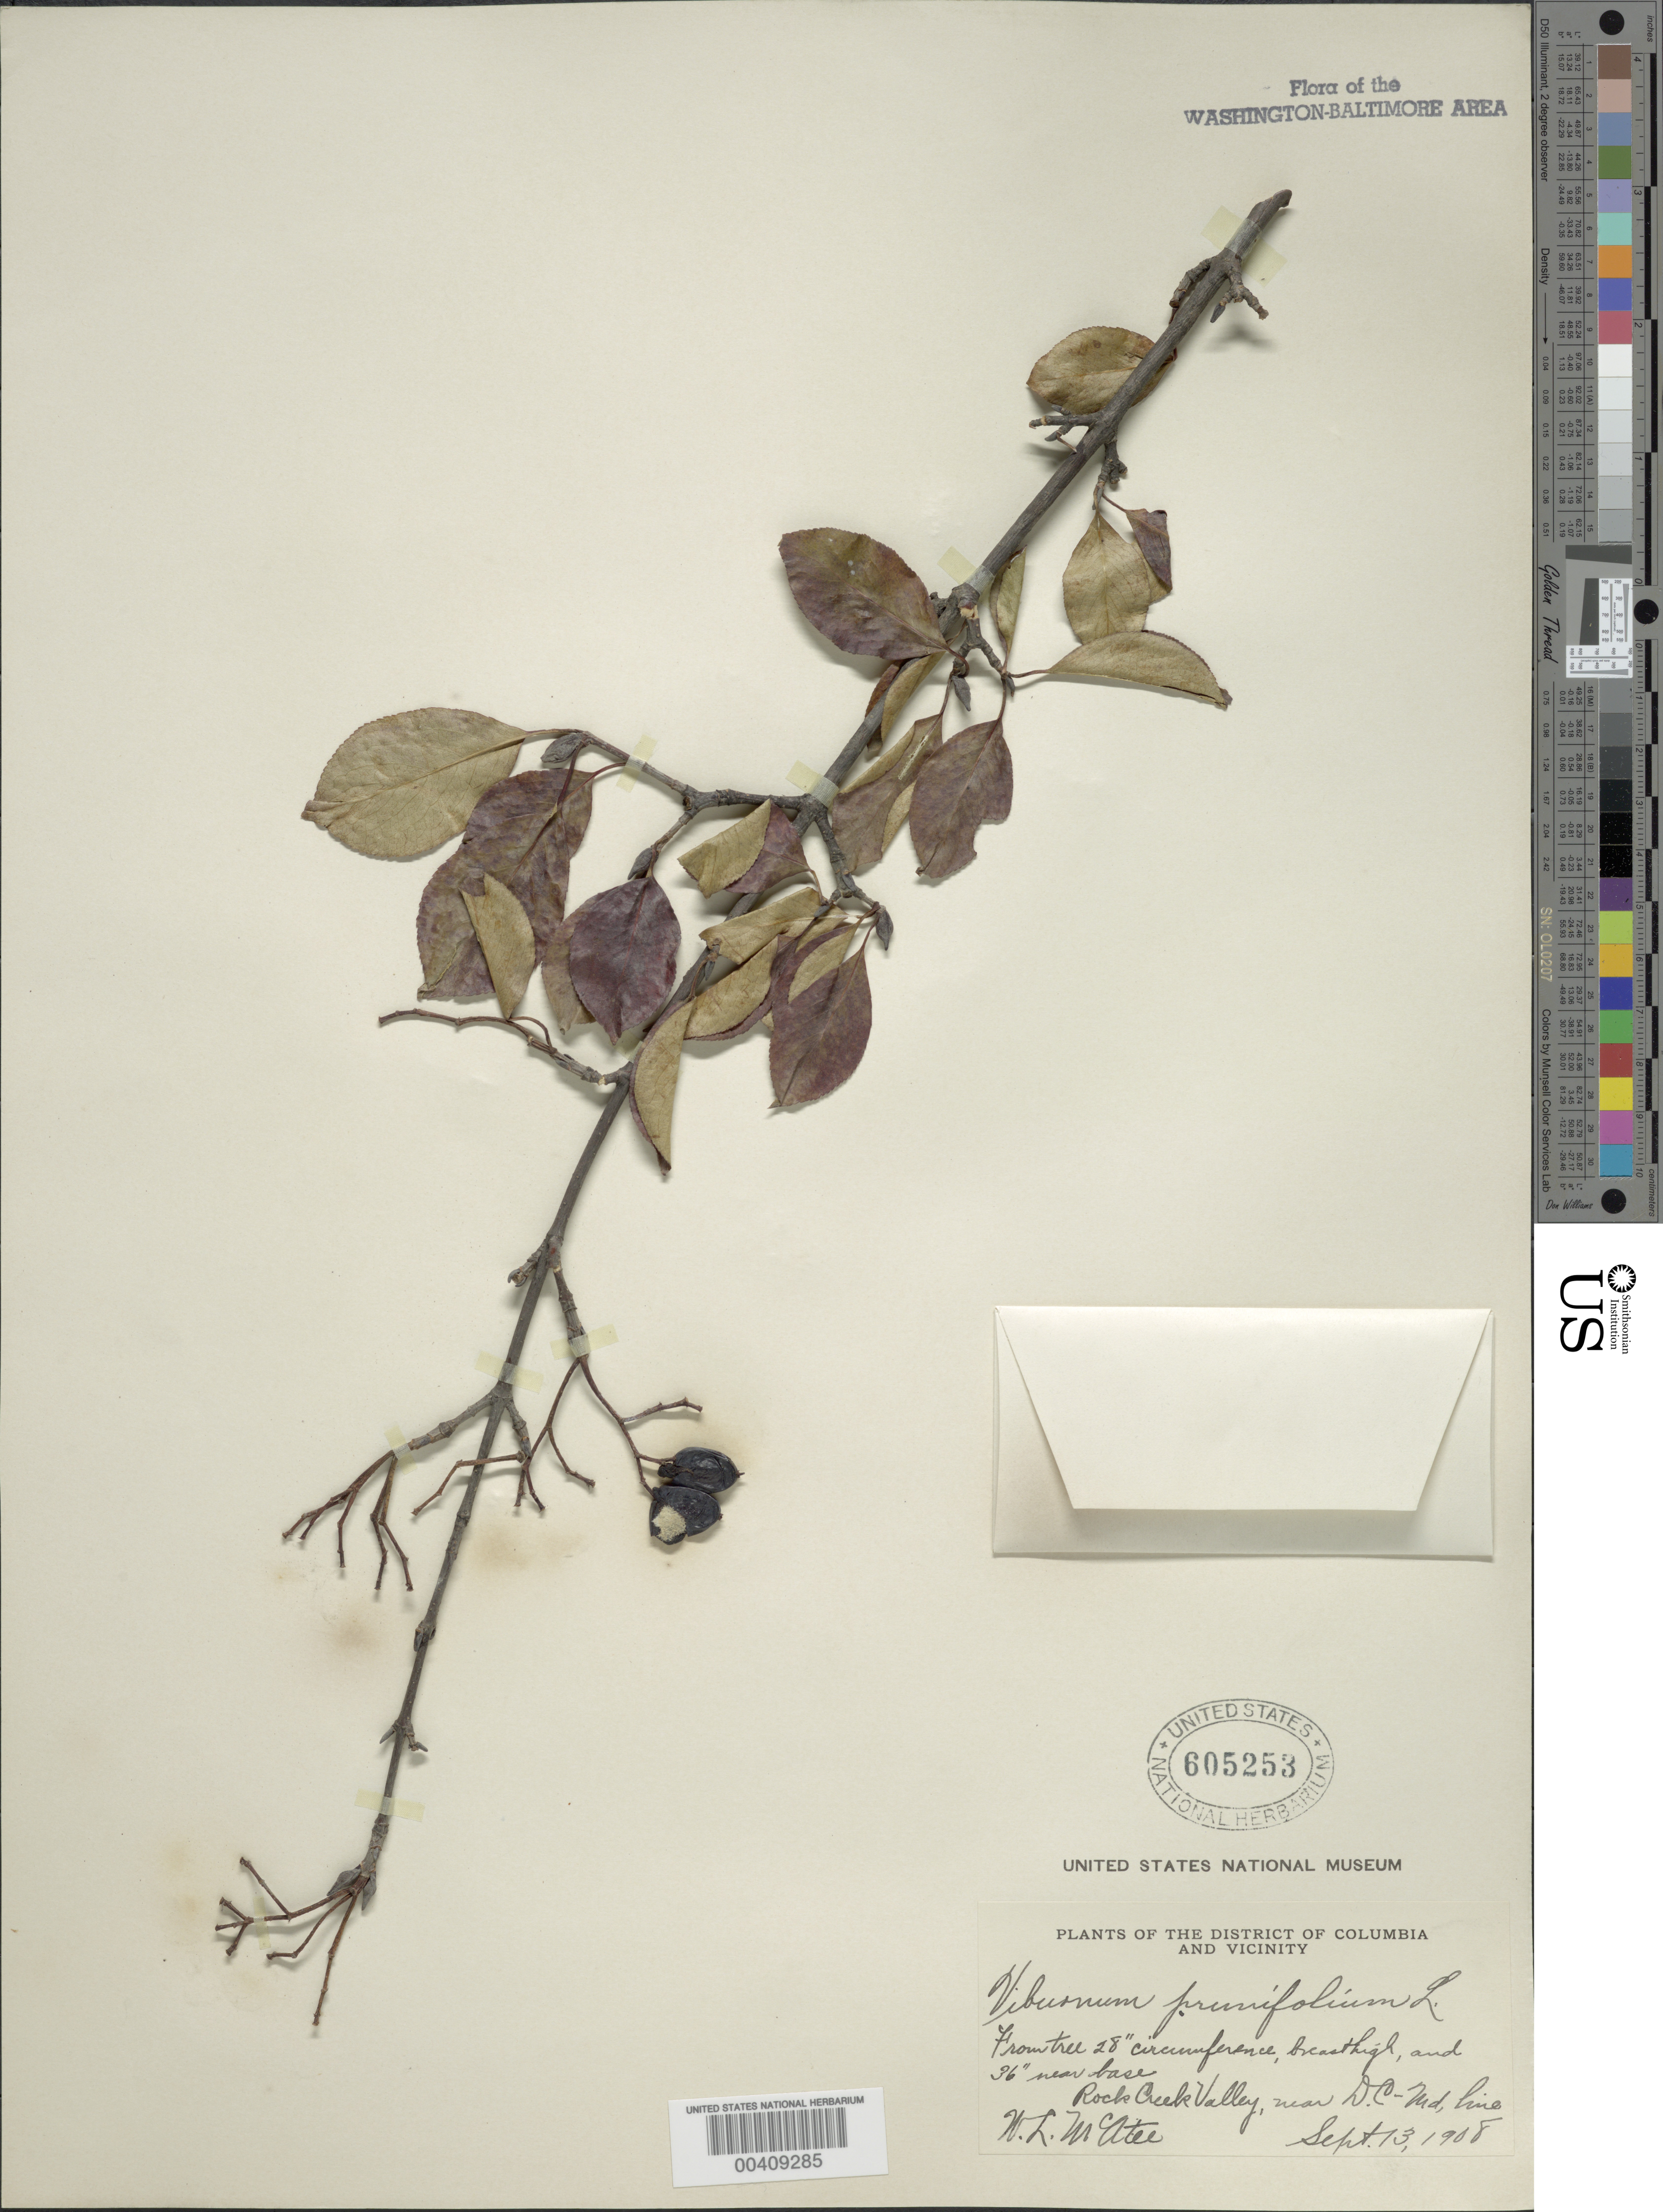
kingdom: Plantae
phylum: Tracheophyta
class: Magnoliopsida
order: Dipsacales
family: Viburnaceae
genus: Viburnum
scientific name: Viburnum prunifolium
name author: L.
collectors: W. McAtee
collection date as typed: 13 Sep 1908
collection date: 1908-09-13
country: United States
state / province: District of Columbia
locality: Rock Creek Valley near DC-MD Line Rock Creek Park & vicinity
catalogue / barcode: US 605253